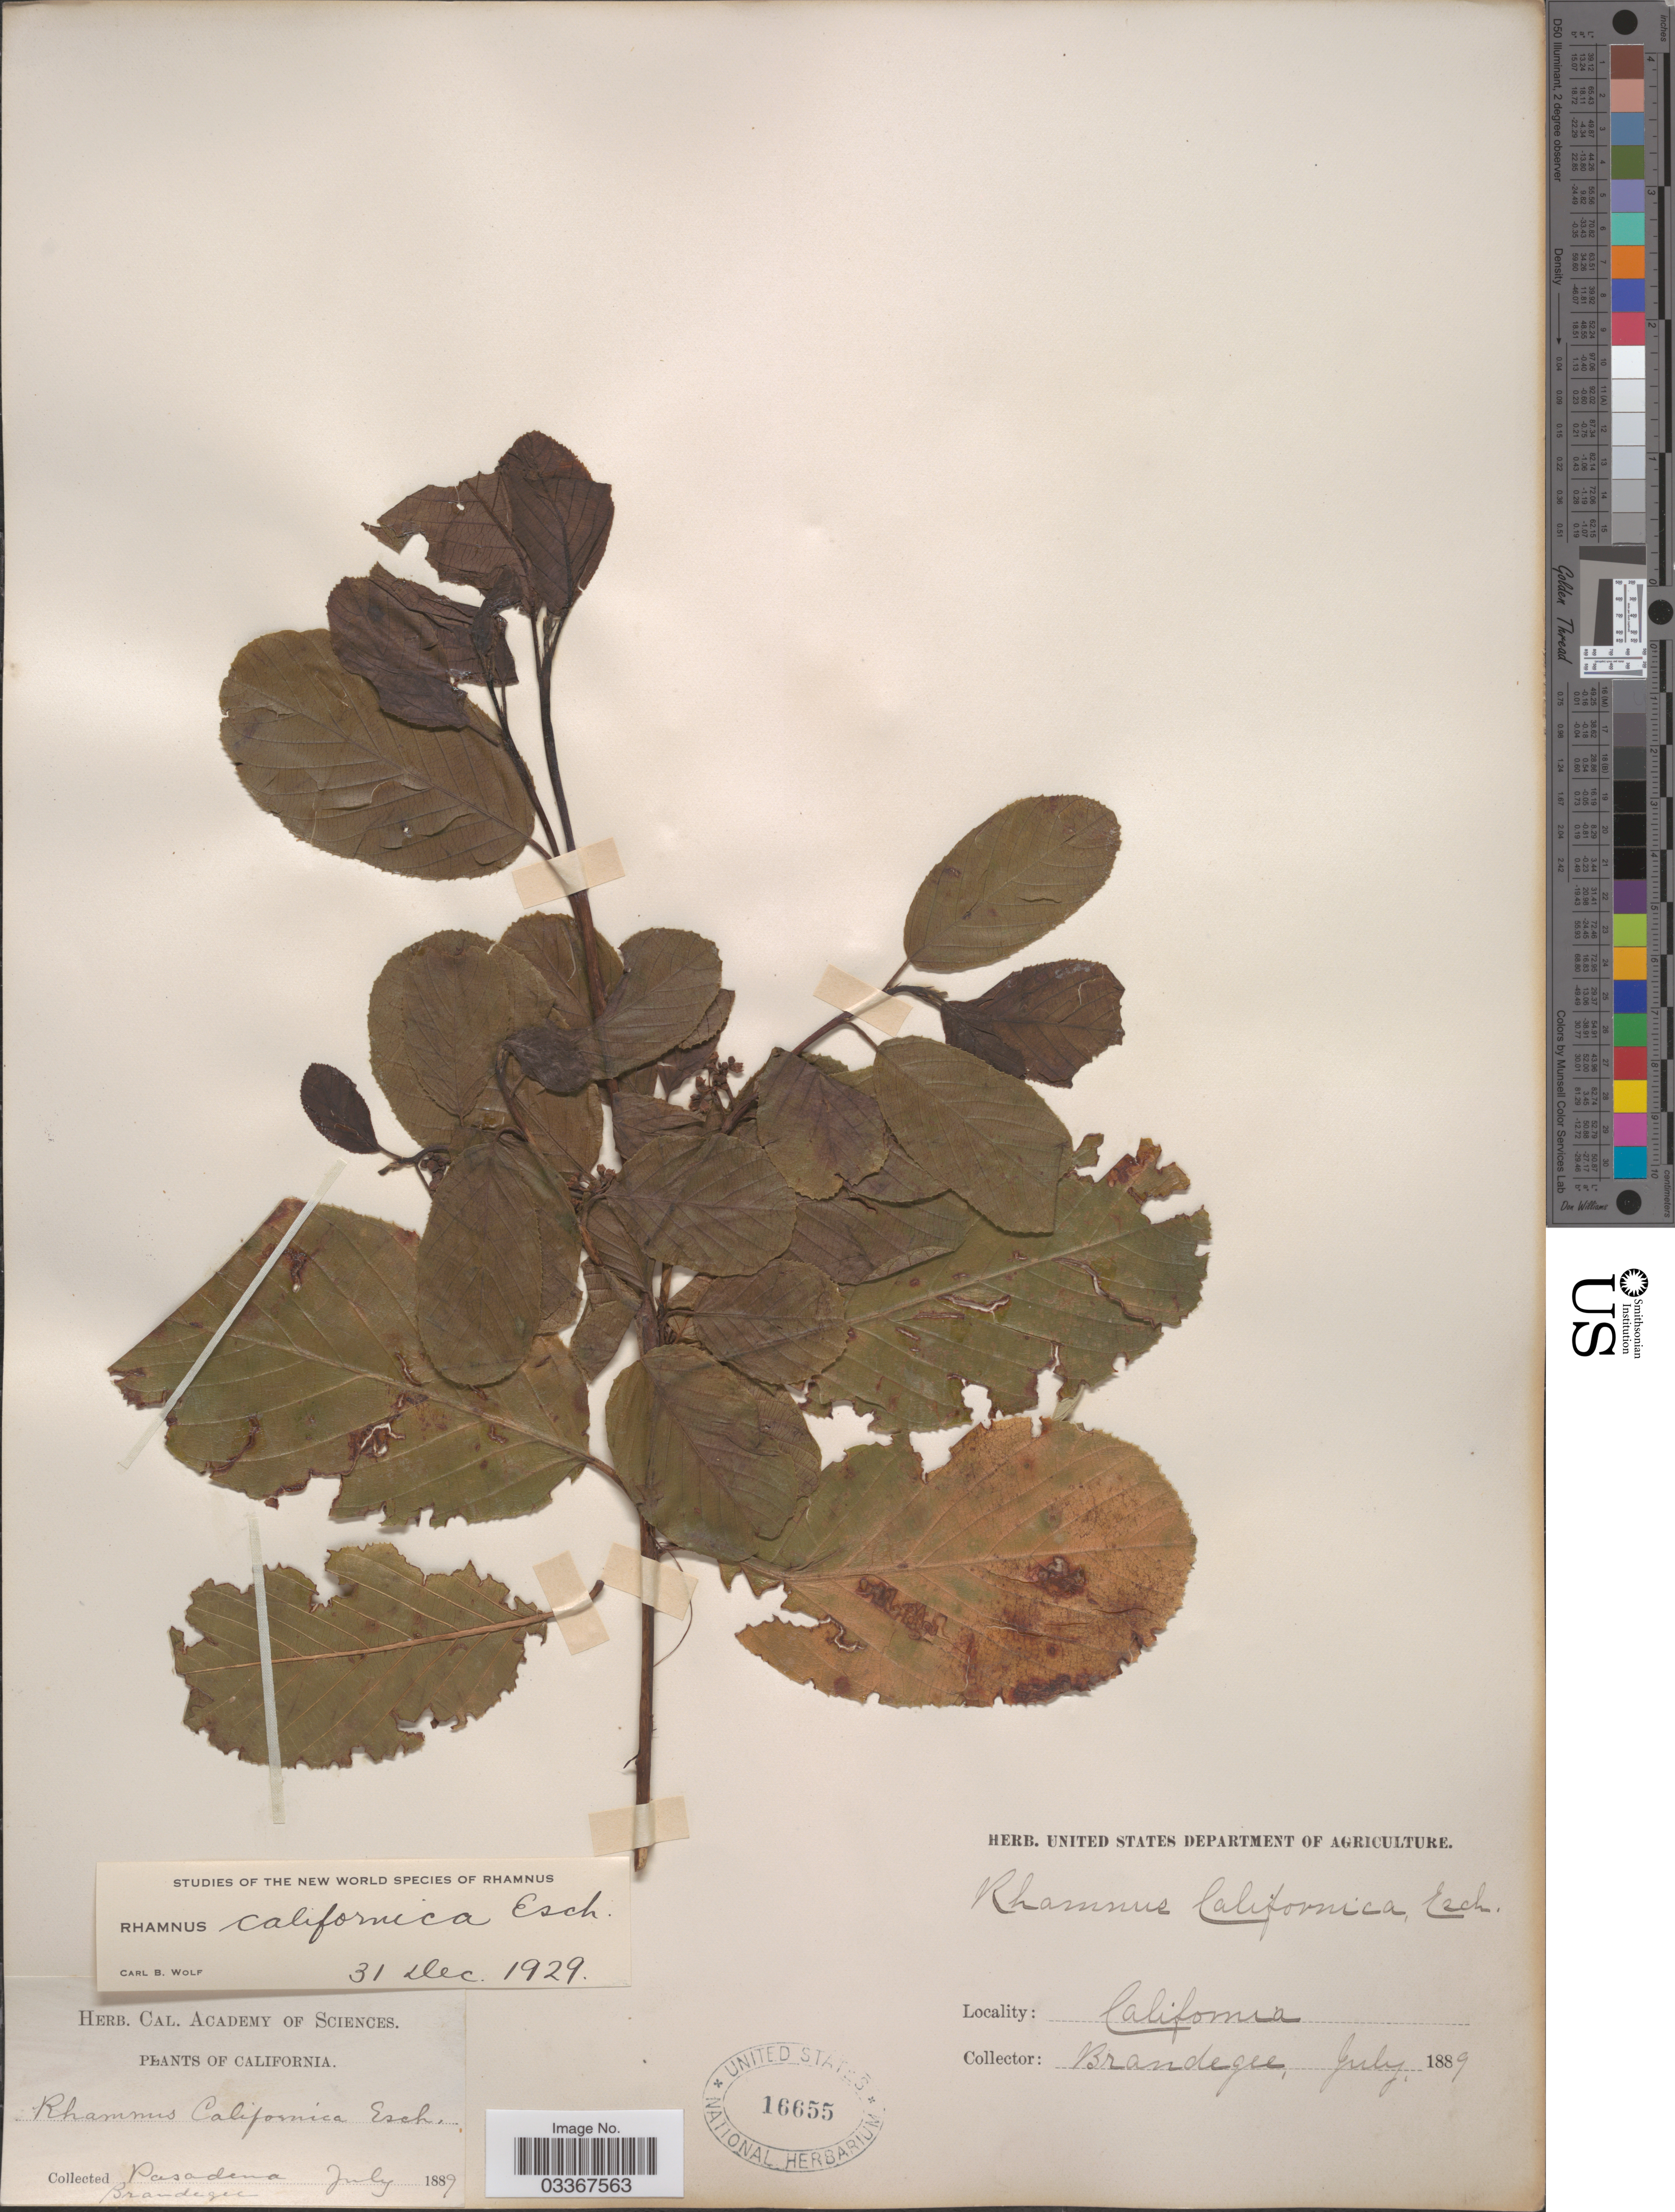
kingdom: Plantae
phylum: Tracheophyta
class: Magnoliopsida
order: Rosales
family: Rhamnaceae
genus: Frangula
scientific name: Frangula californica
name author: (Eschsch.) A. Gray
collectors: -- Brandegee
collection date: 1889-07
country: United States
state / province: California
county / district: Los Angeles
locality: Pasadena.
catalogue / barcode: US 16655